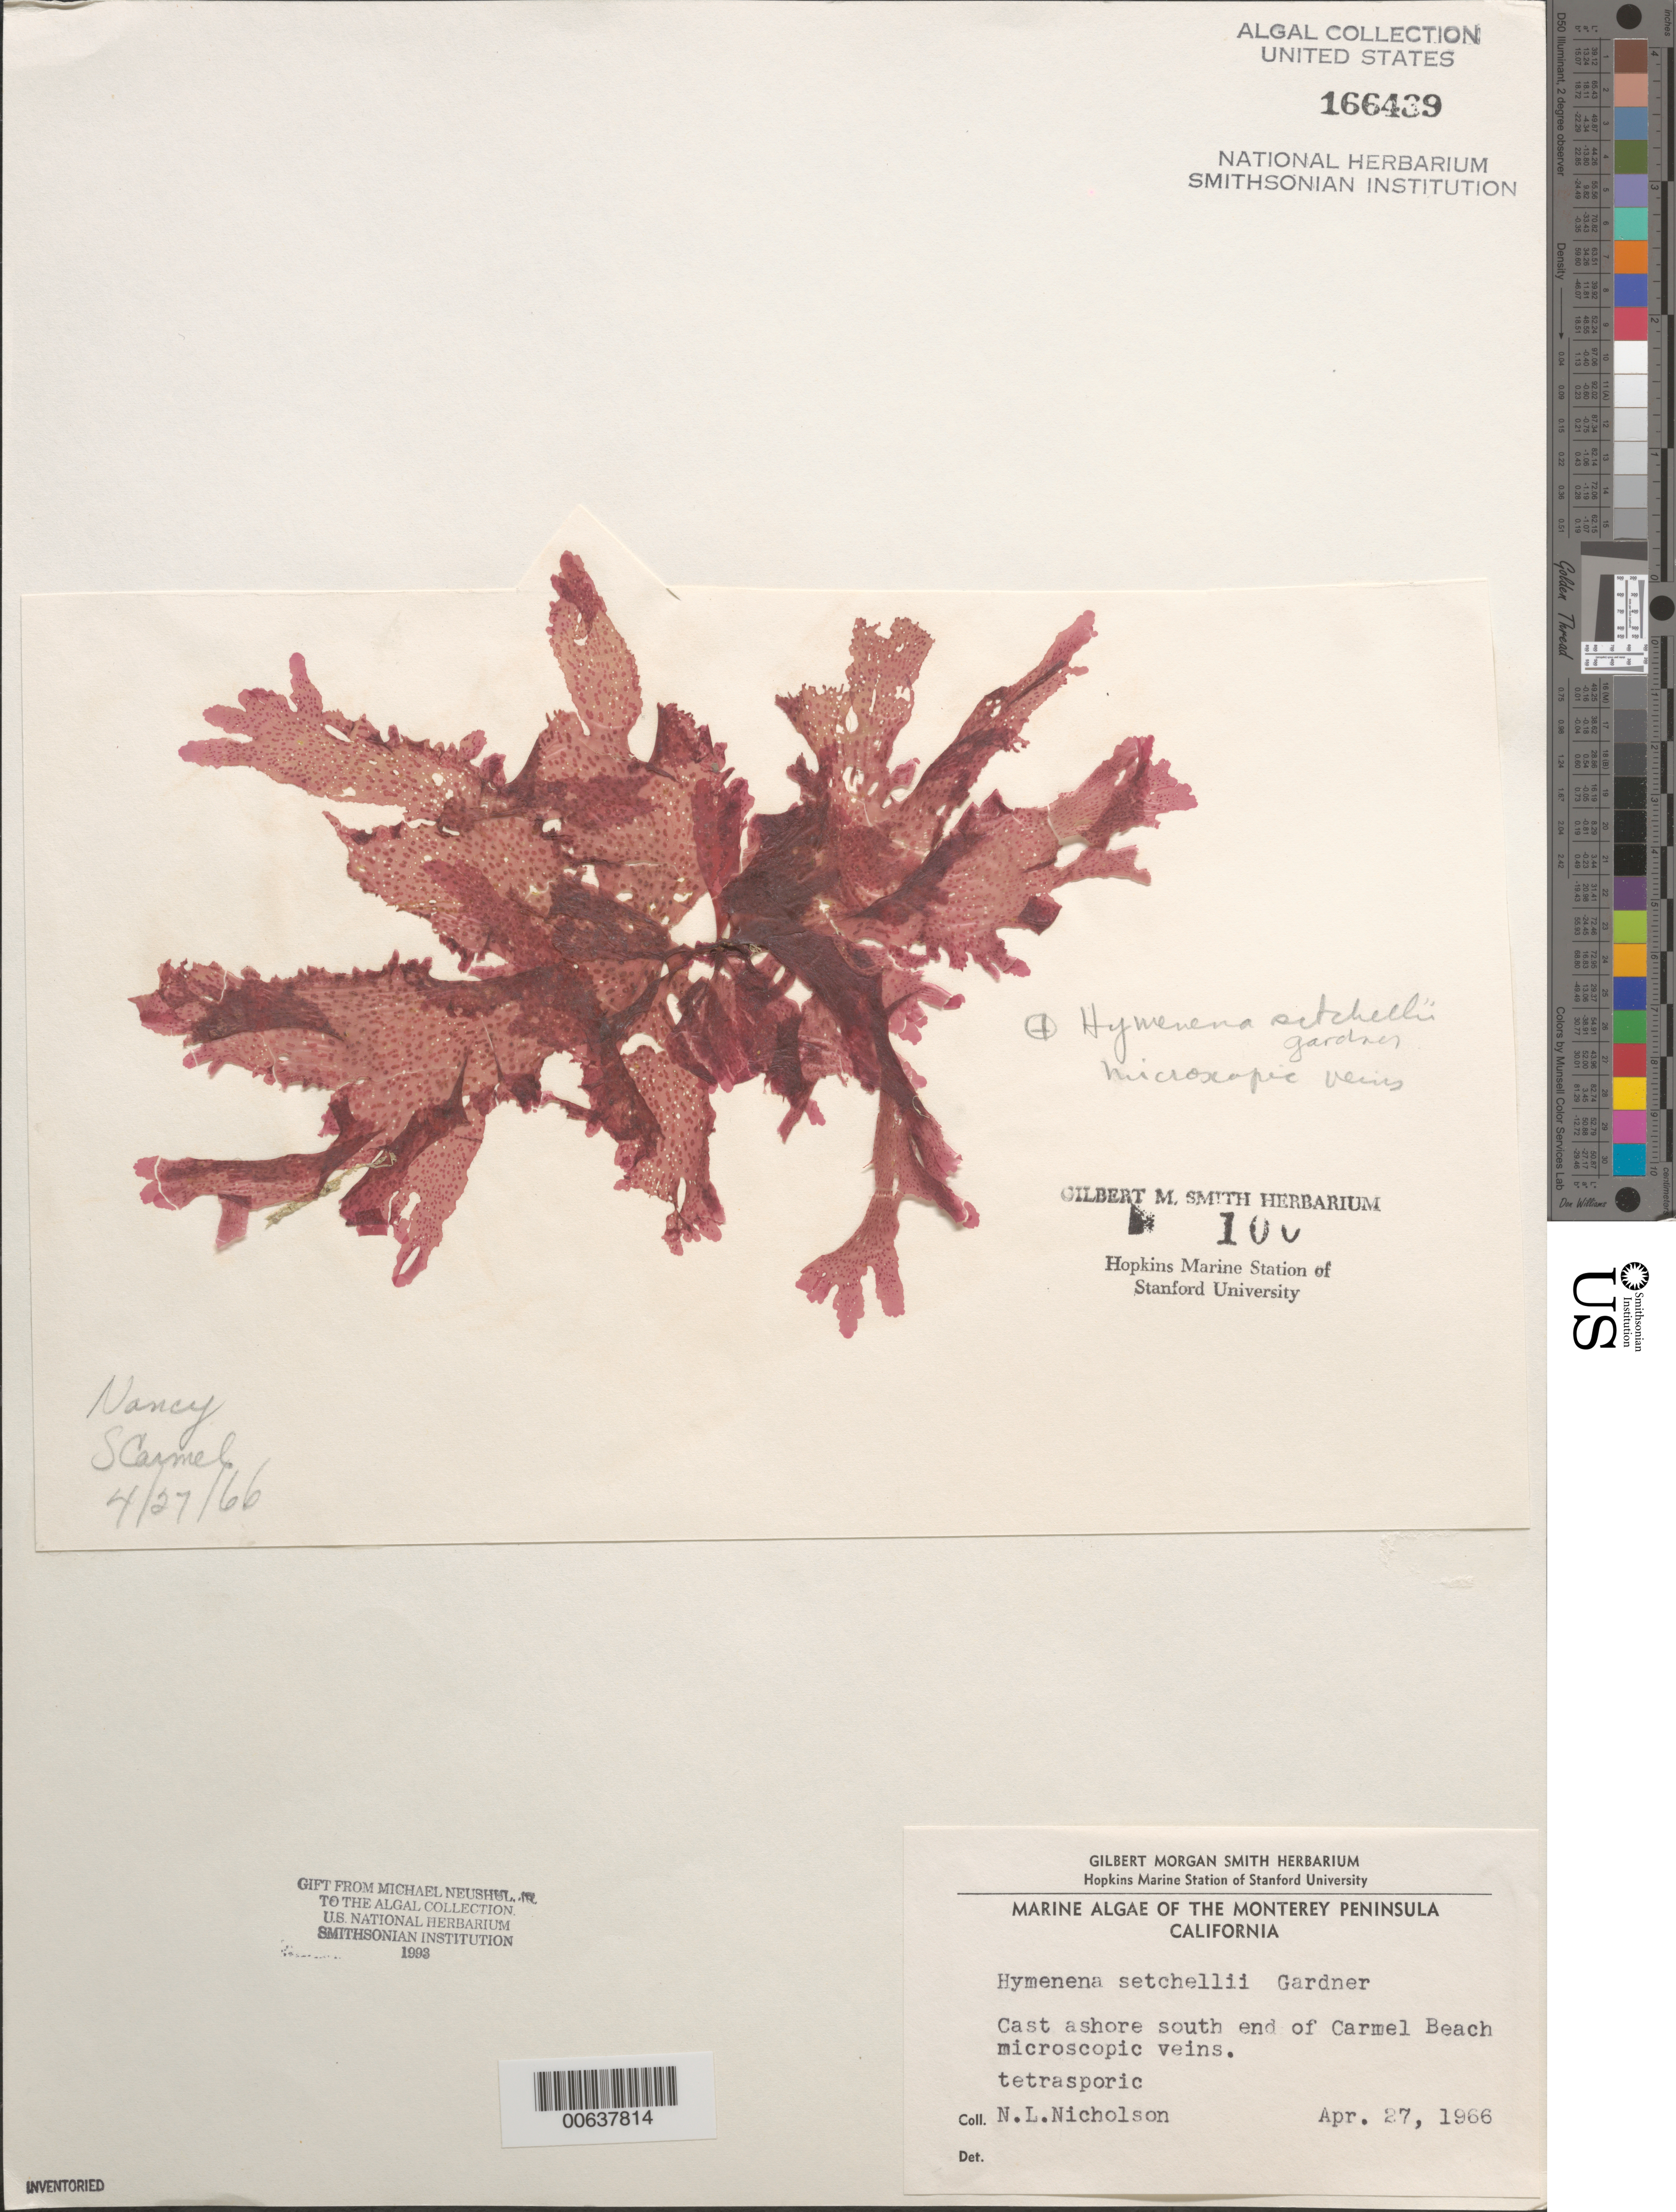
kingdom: Plantae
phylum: Rhodophyta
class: Florideophyceae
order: Ceramiales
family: Delesseriaceae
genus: Hymenena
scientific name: Hymenena setchellii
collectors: N. Nicholson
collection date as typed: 27 Apr 1966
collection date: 1966-04-27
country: United States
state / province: California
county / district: Monterey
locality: Carmel Beach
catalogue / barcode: US 166439